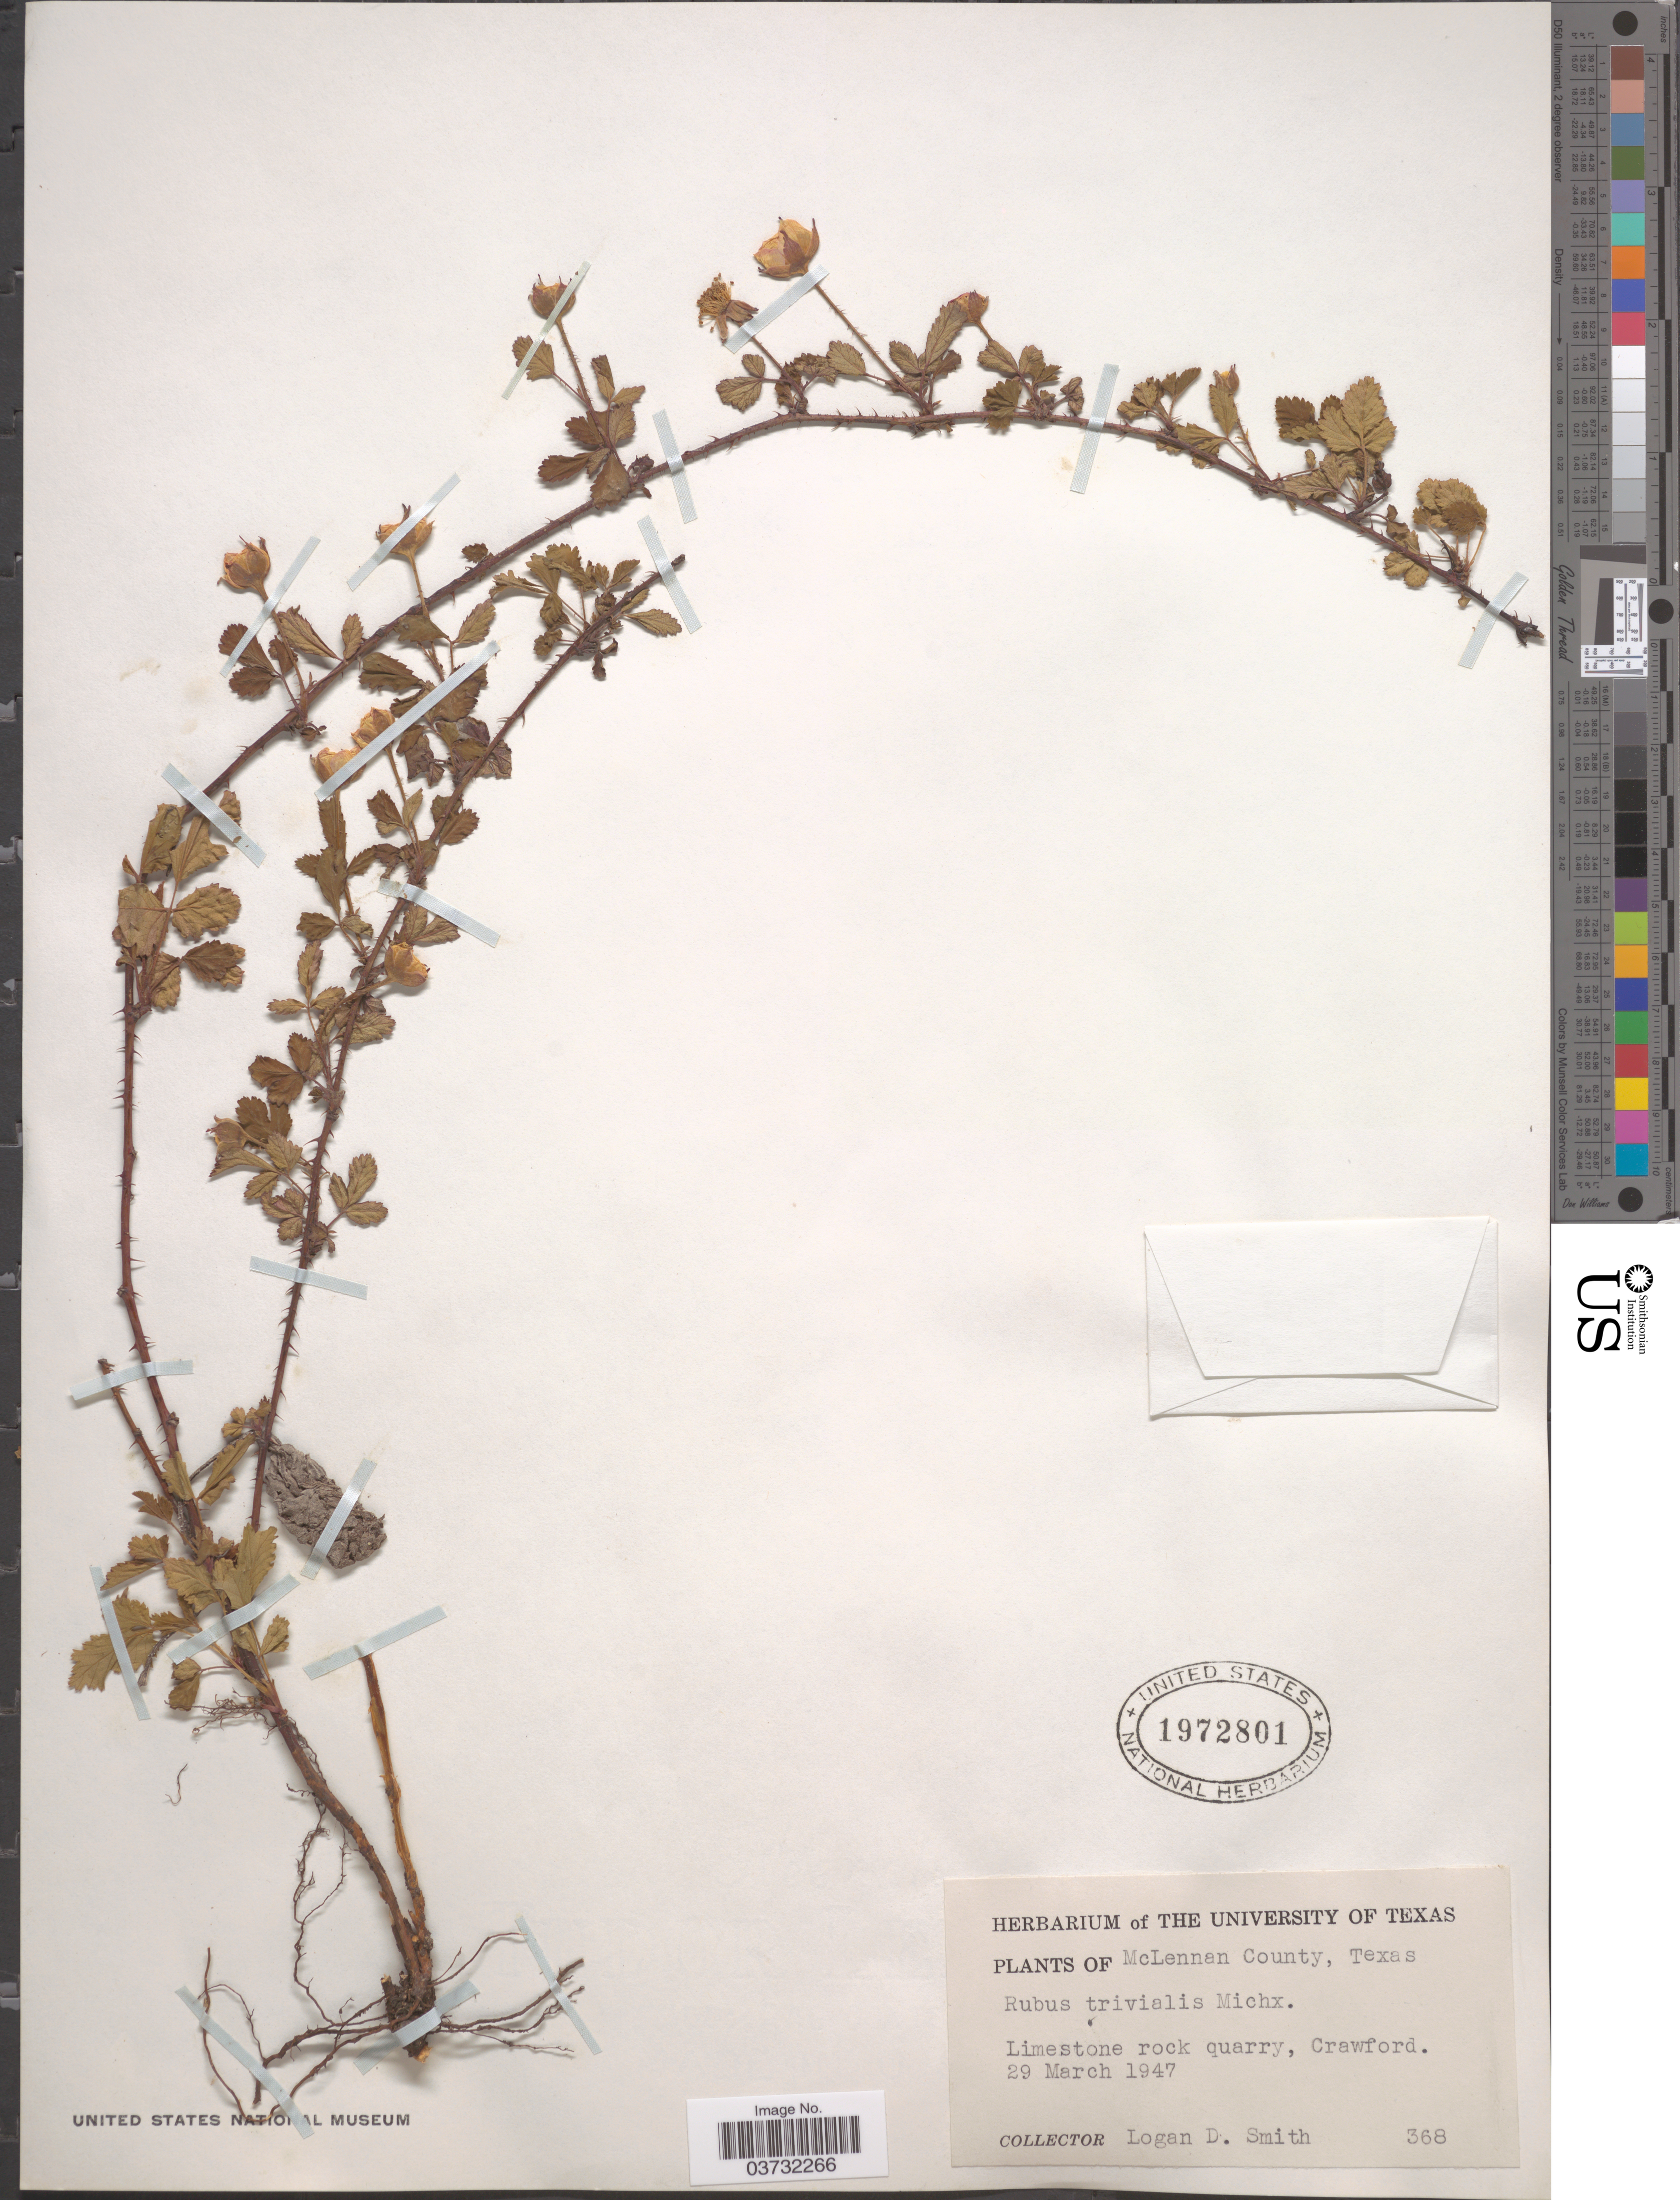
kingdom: Plantae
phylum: Tracheophyta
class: Magnoliopsida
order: Rosales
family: Rosaceae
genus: Rubus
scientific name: Rubus trivialis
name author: Michx.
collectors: L. Smith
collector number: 368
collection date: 1947-03-29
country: United States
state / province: Texas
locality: McLennan County. Limestone rock quarry, Crawford.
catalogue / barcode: US 1972801